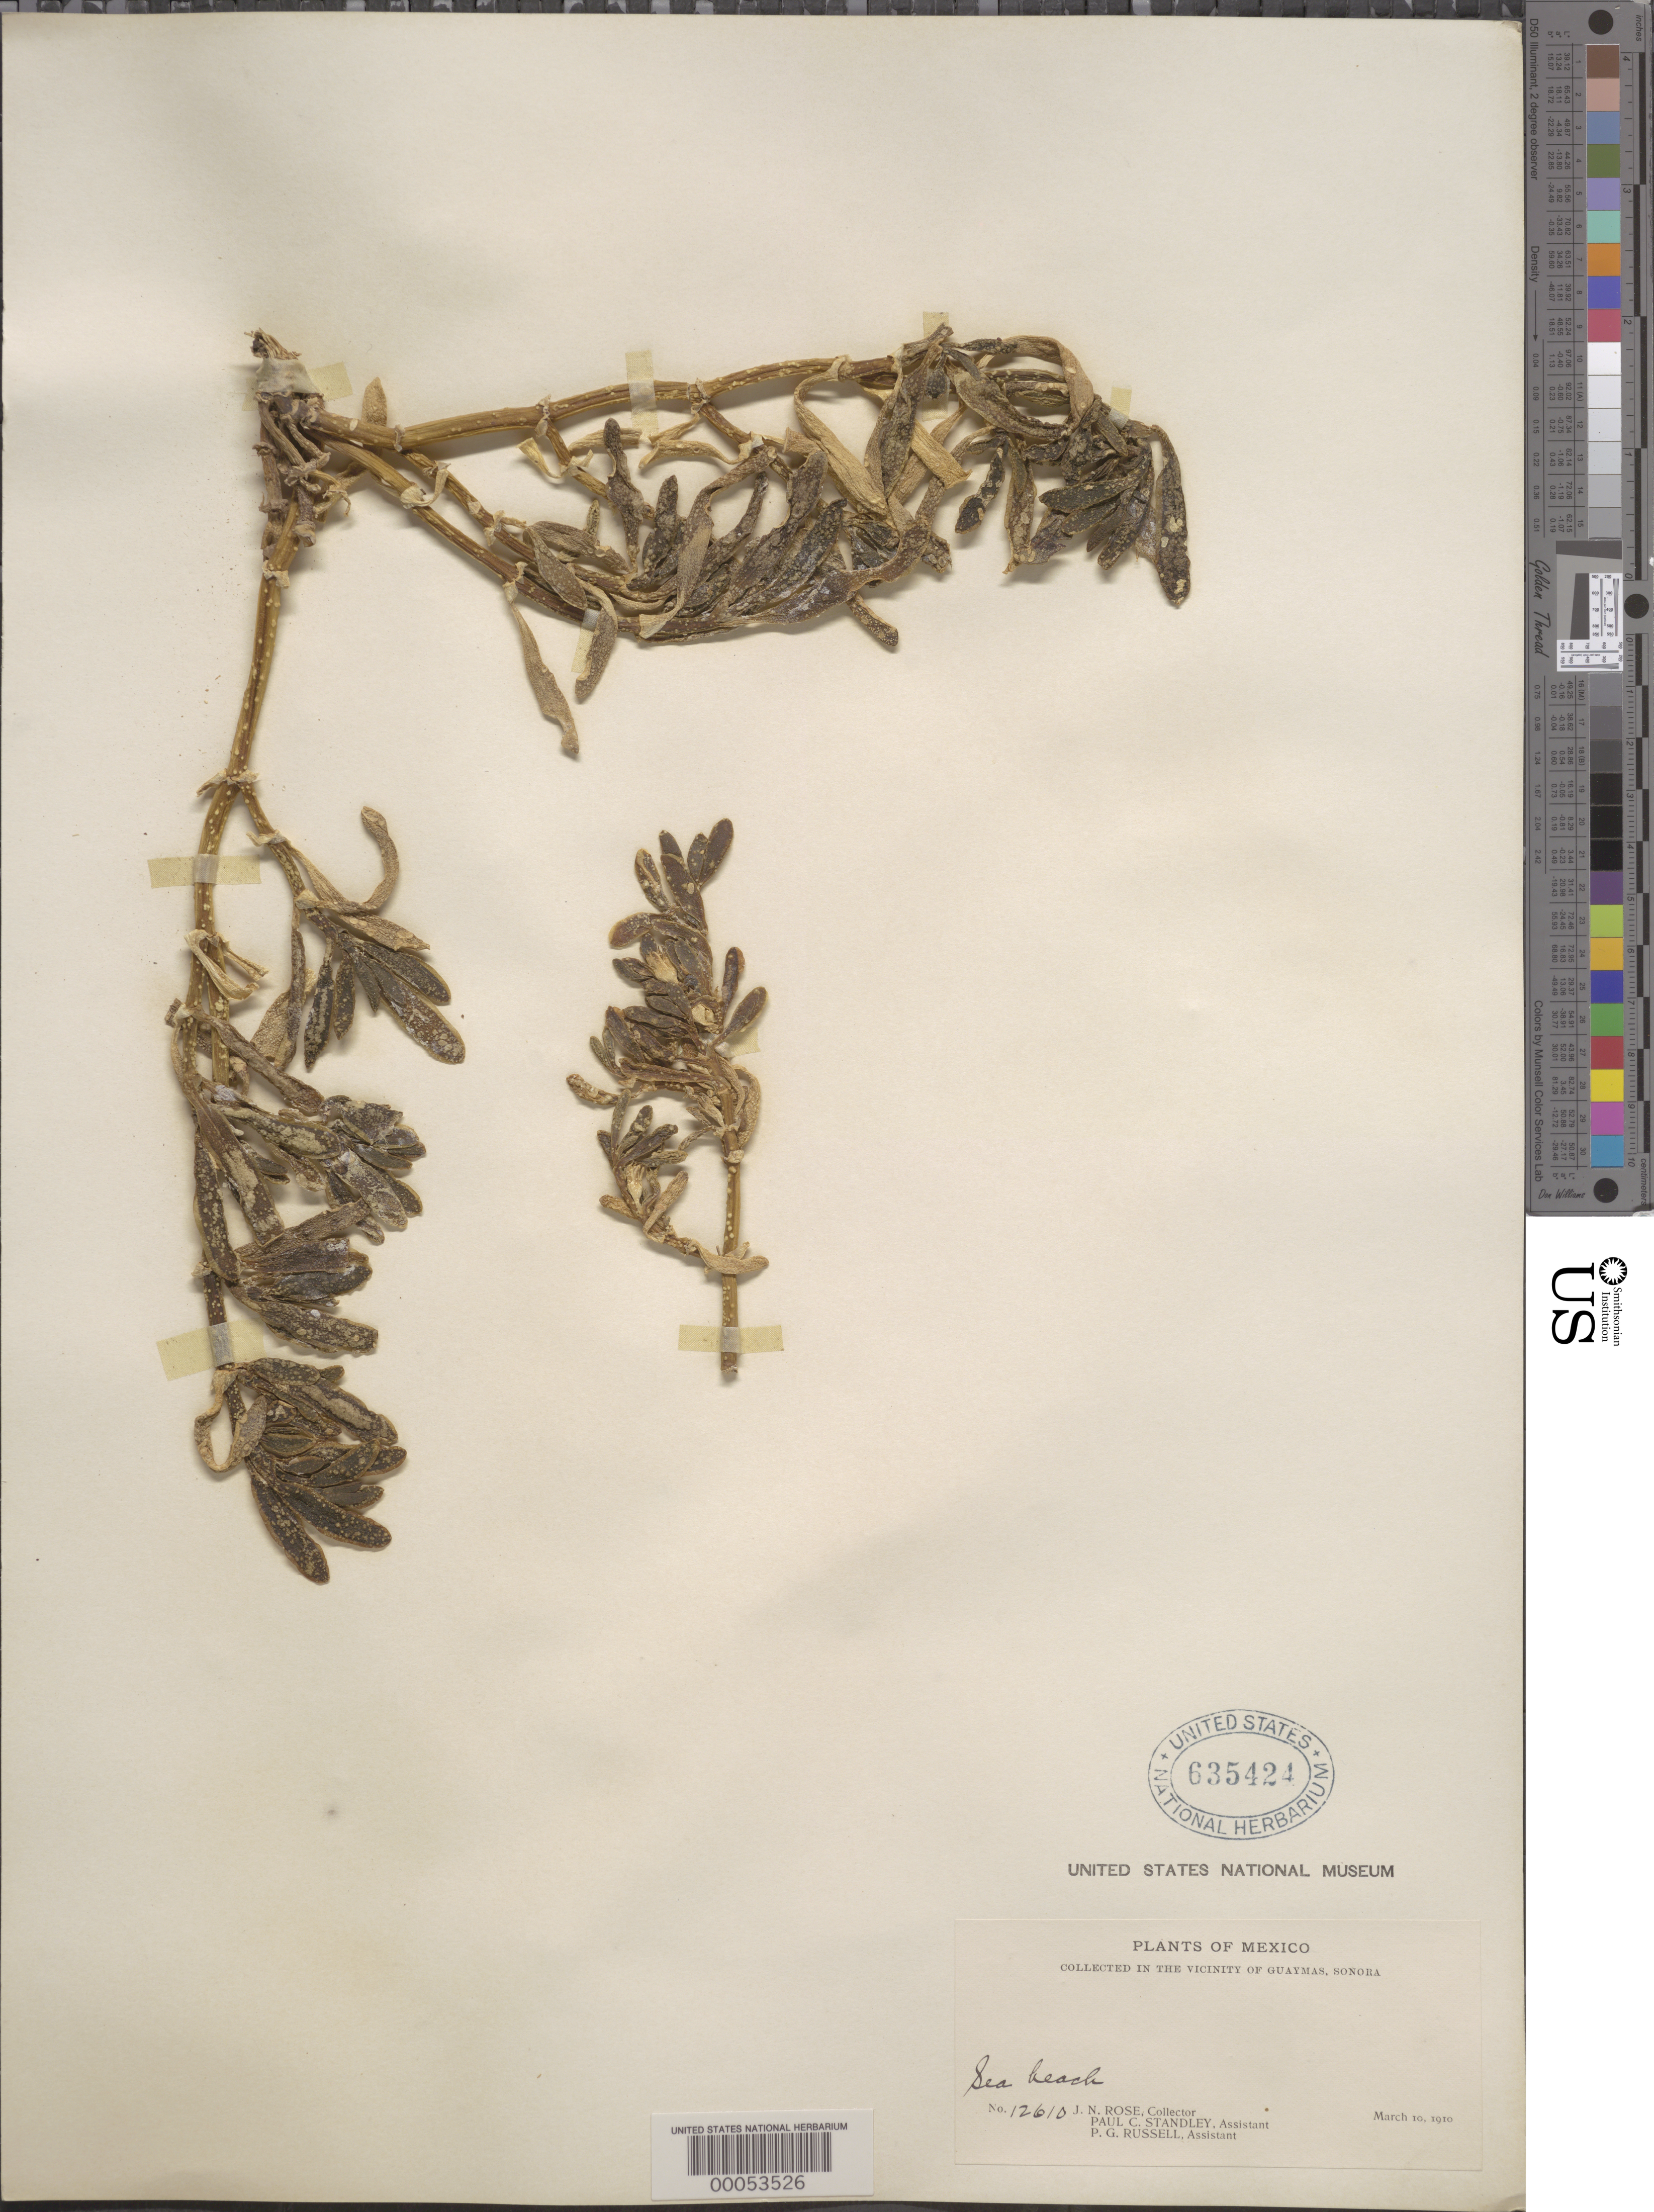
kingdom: Plantae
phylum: Tracheophyta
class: Magnoliopsida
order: Brassicales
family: Bataceae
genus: Batis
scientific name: Batis maritima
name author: L.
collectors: J. N. Rose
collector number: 12610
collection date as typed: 10 Mar 1910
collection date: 1910-03-10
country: Mexico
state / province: Sonora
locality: Guaymas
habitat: Along the beach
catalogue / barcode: US 635424